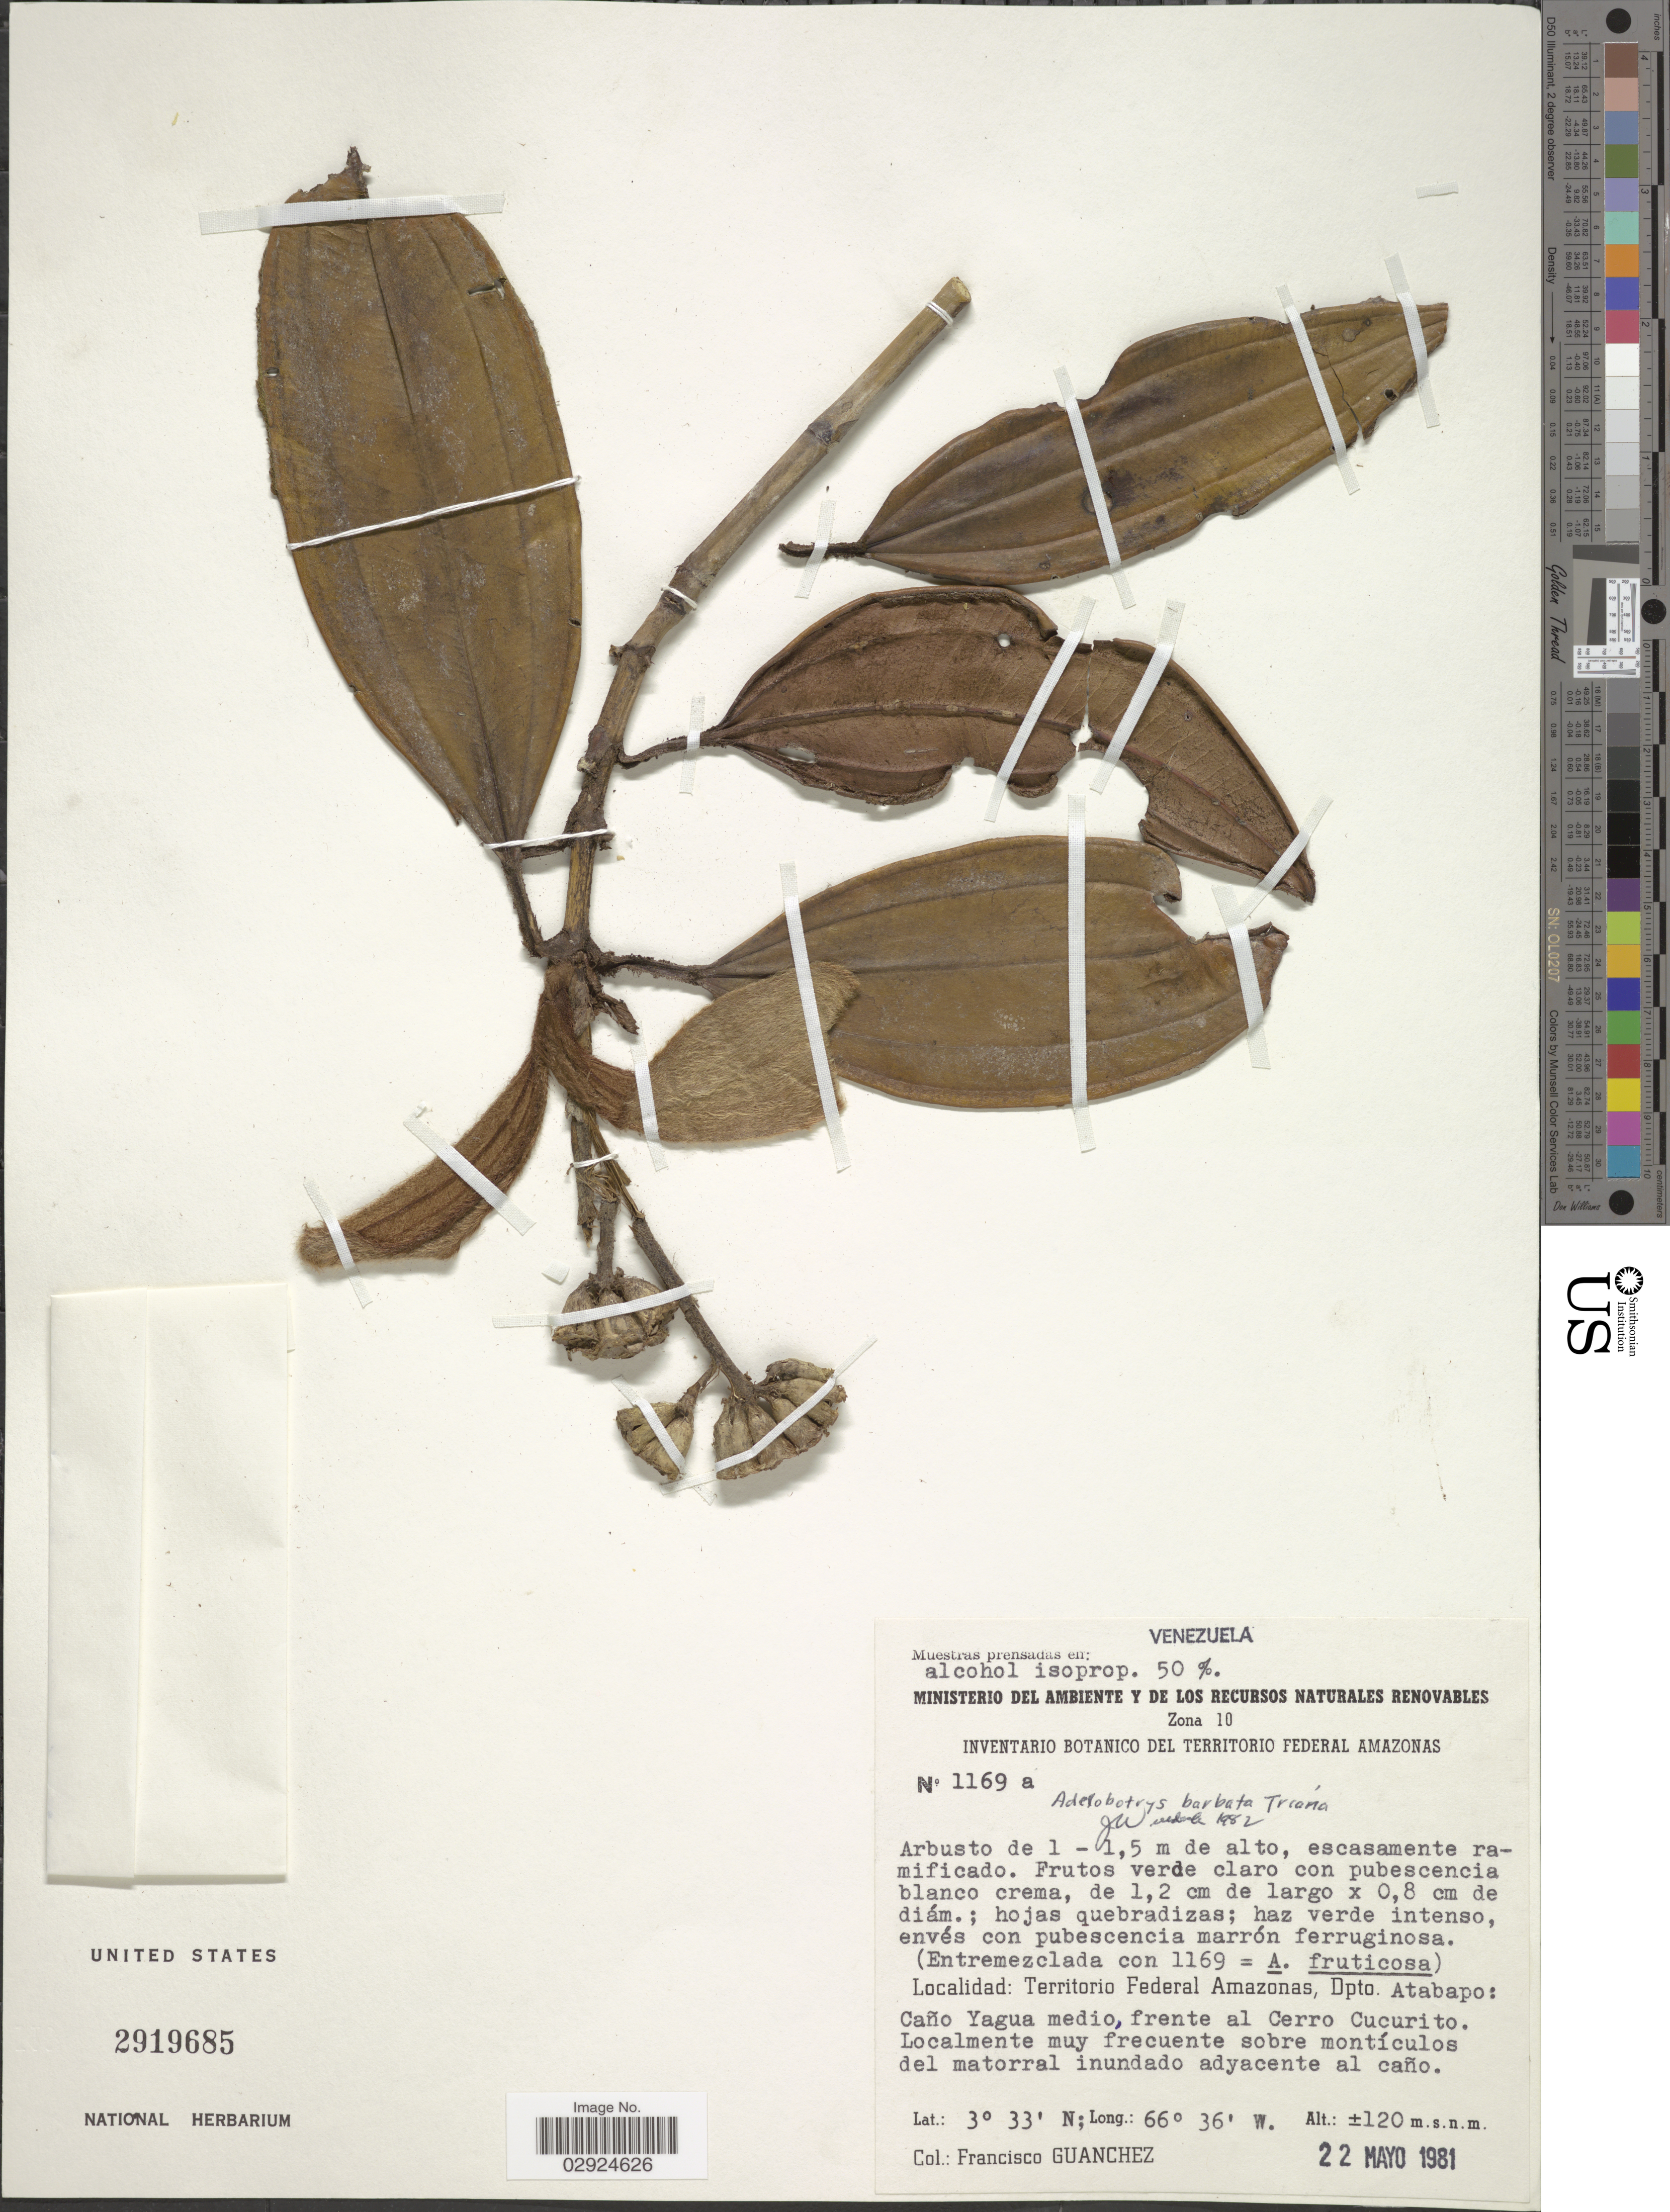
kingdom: Plantae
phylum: Tracheophyta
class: Magnoliopsida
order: Myrtales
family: Melastomataceae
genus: Adelobotrys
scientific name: Adelobotrys barbatus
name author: Triana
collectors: F. Guánchez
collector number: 1169a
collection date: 1981-05-22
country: Venezuela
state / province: Amazonas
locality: Territorio Federal Amazonas, Dpto. Atabapo: Caño Yagua medio, frente al Cerro Cucurito.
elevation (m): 120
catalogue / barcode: US 2919685